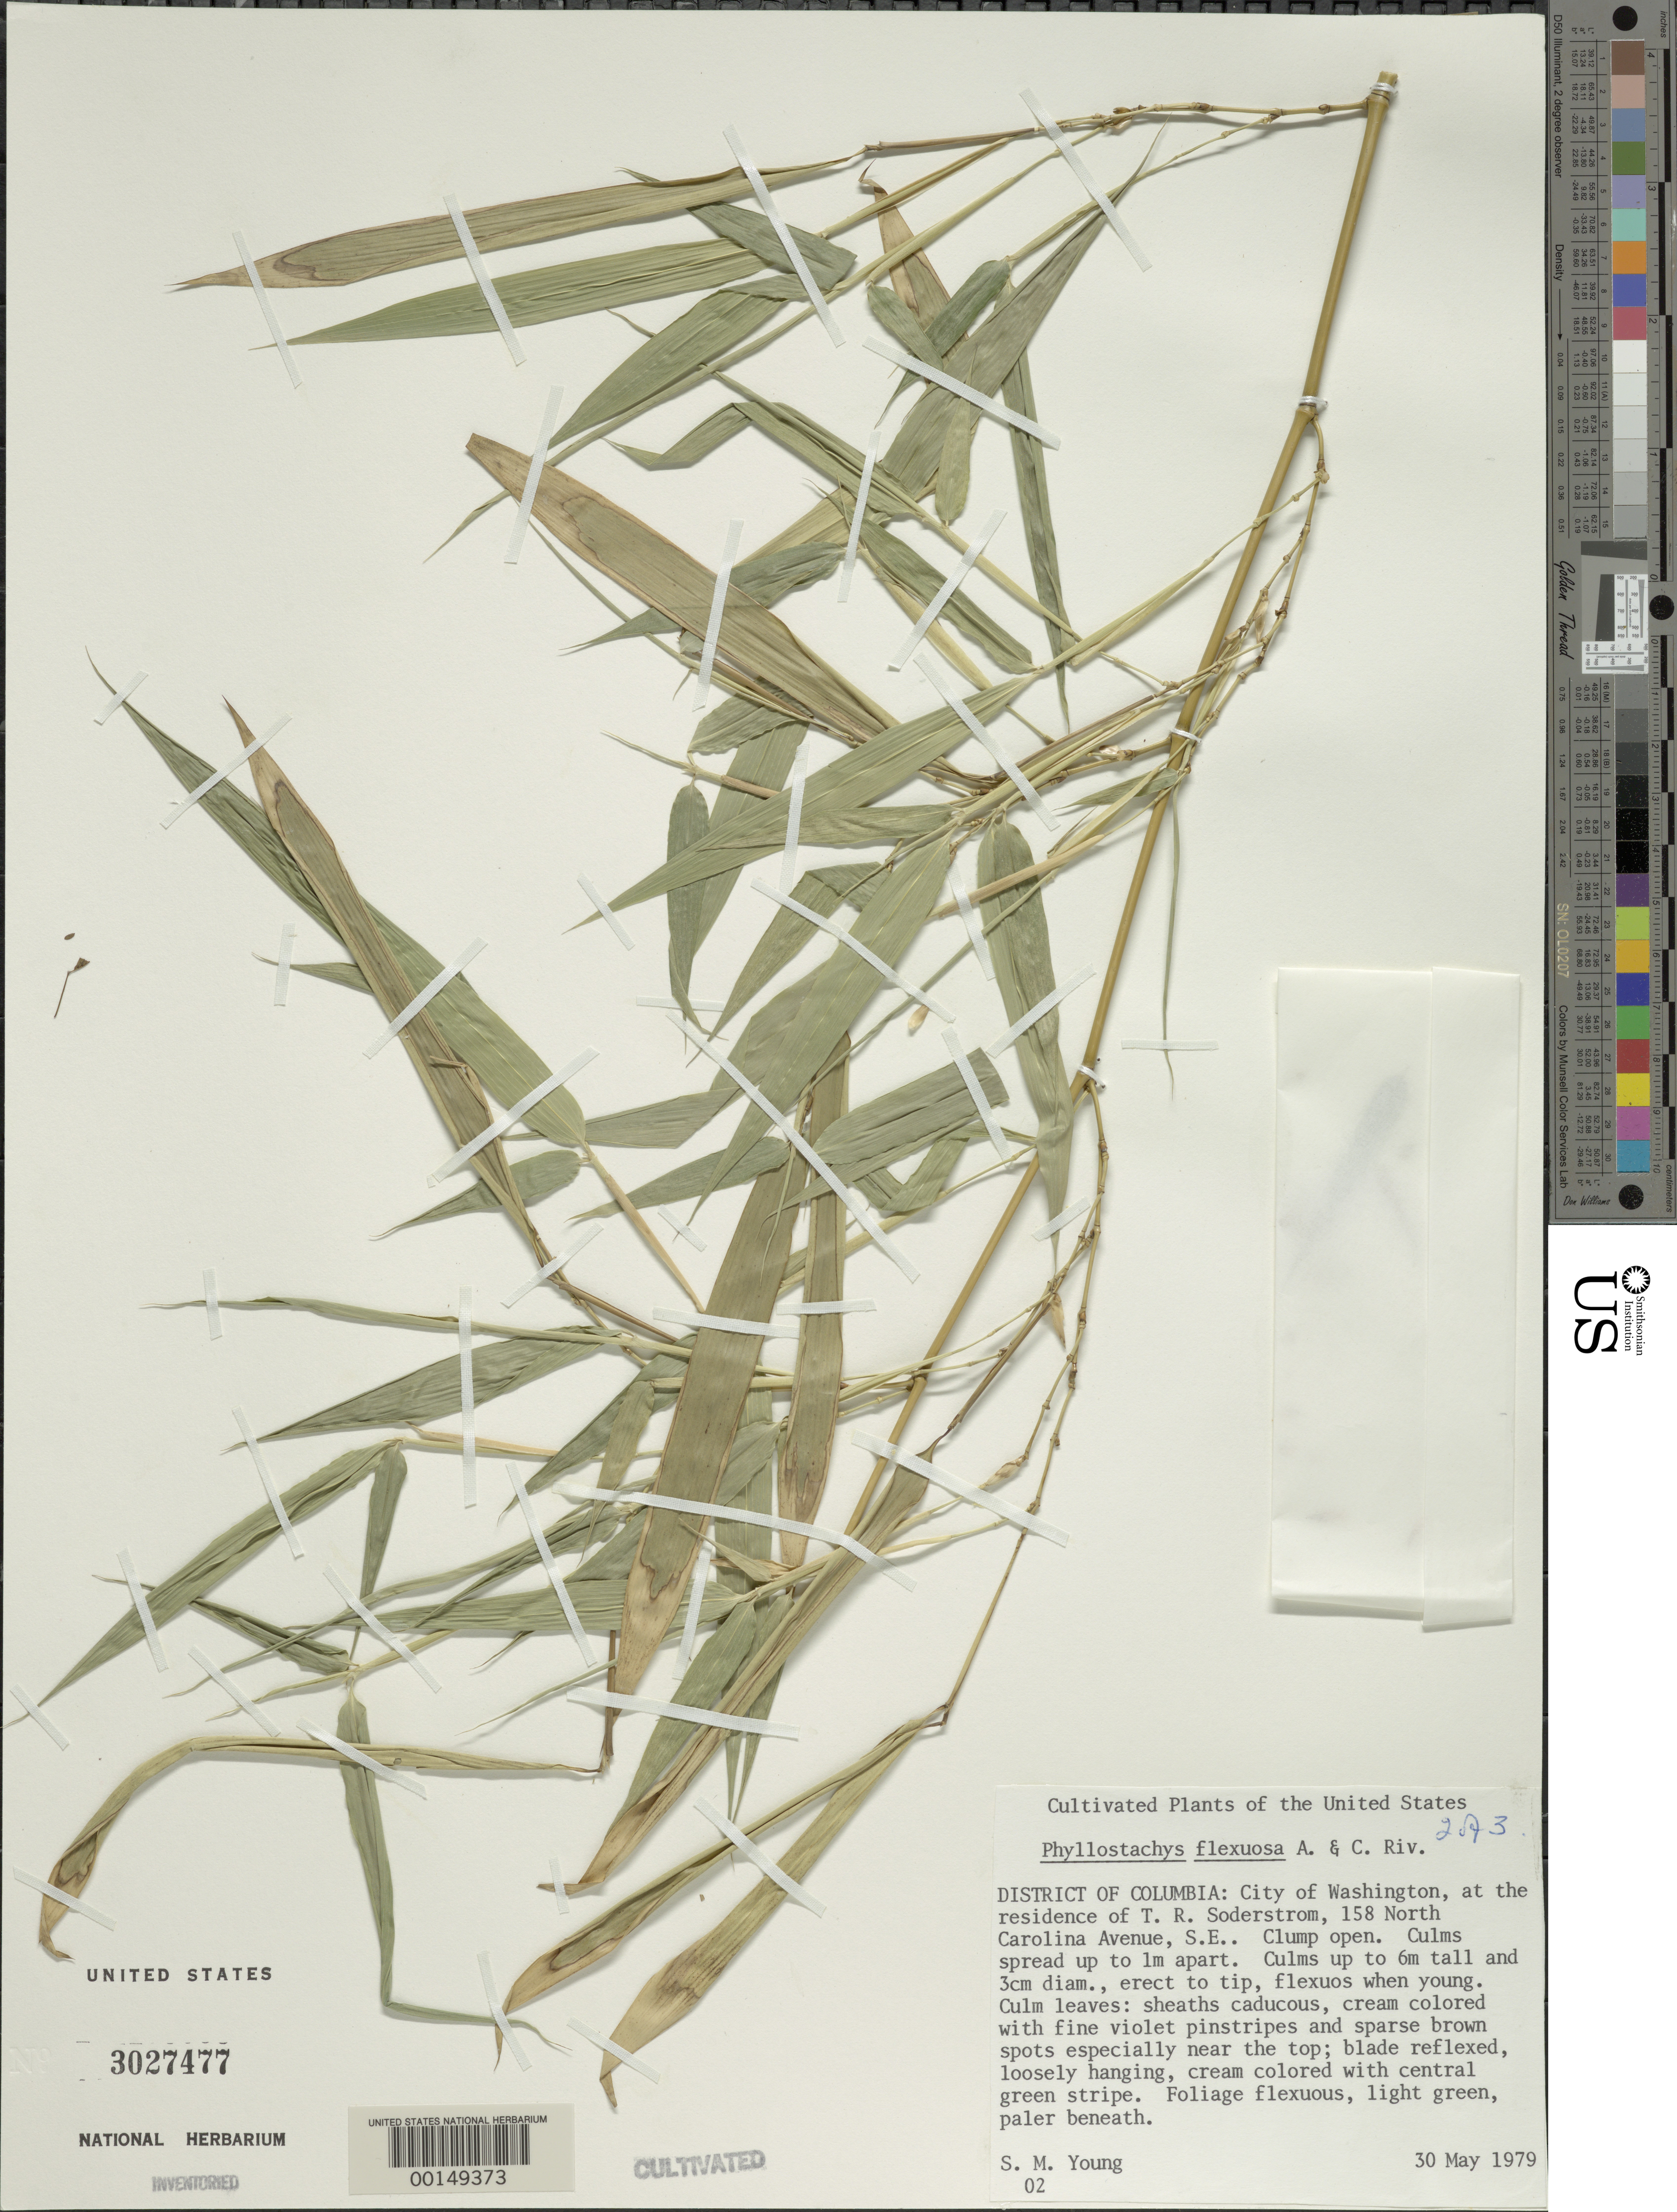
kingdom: Plantae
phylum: Tracheophyta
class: Liliopsida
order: Poales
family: Poaceae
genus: Phyllostachys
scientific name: Phyllostachys flexuosa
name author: Rivière & C. Rivière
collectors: S. Young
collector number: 02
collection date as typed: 30 May 1979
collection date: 1979-05-30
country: United States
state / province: District of Columbia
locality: Washington, d.c. north carolina ave.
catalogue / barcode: US 3027477